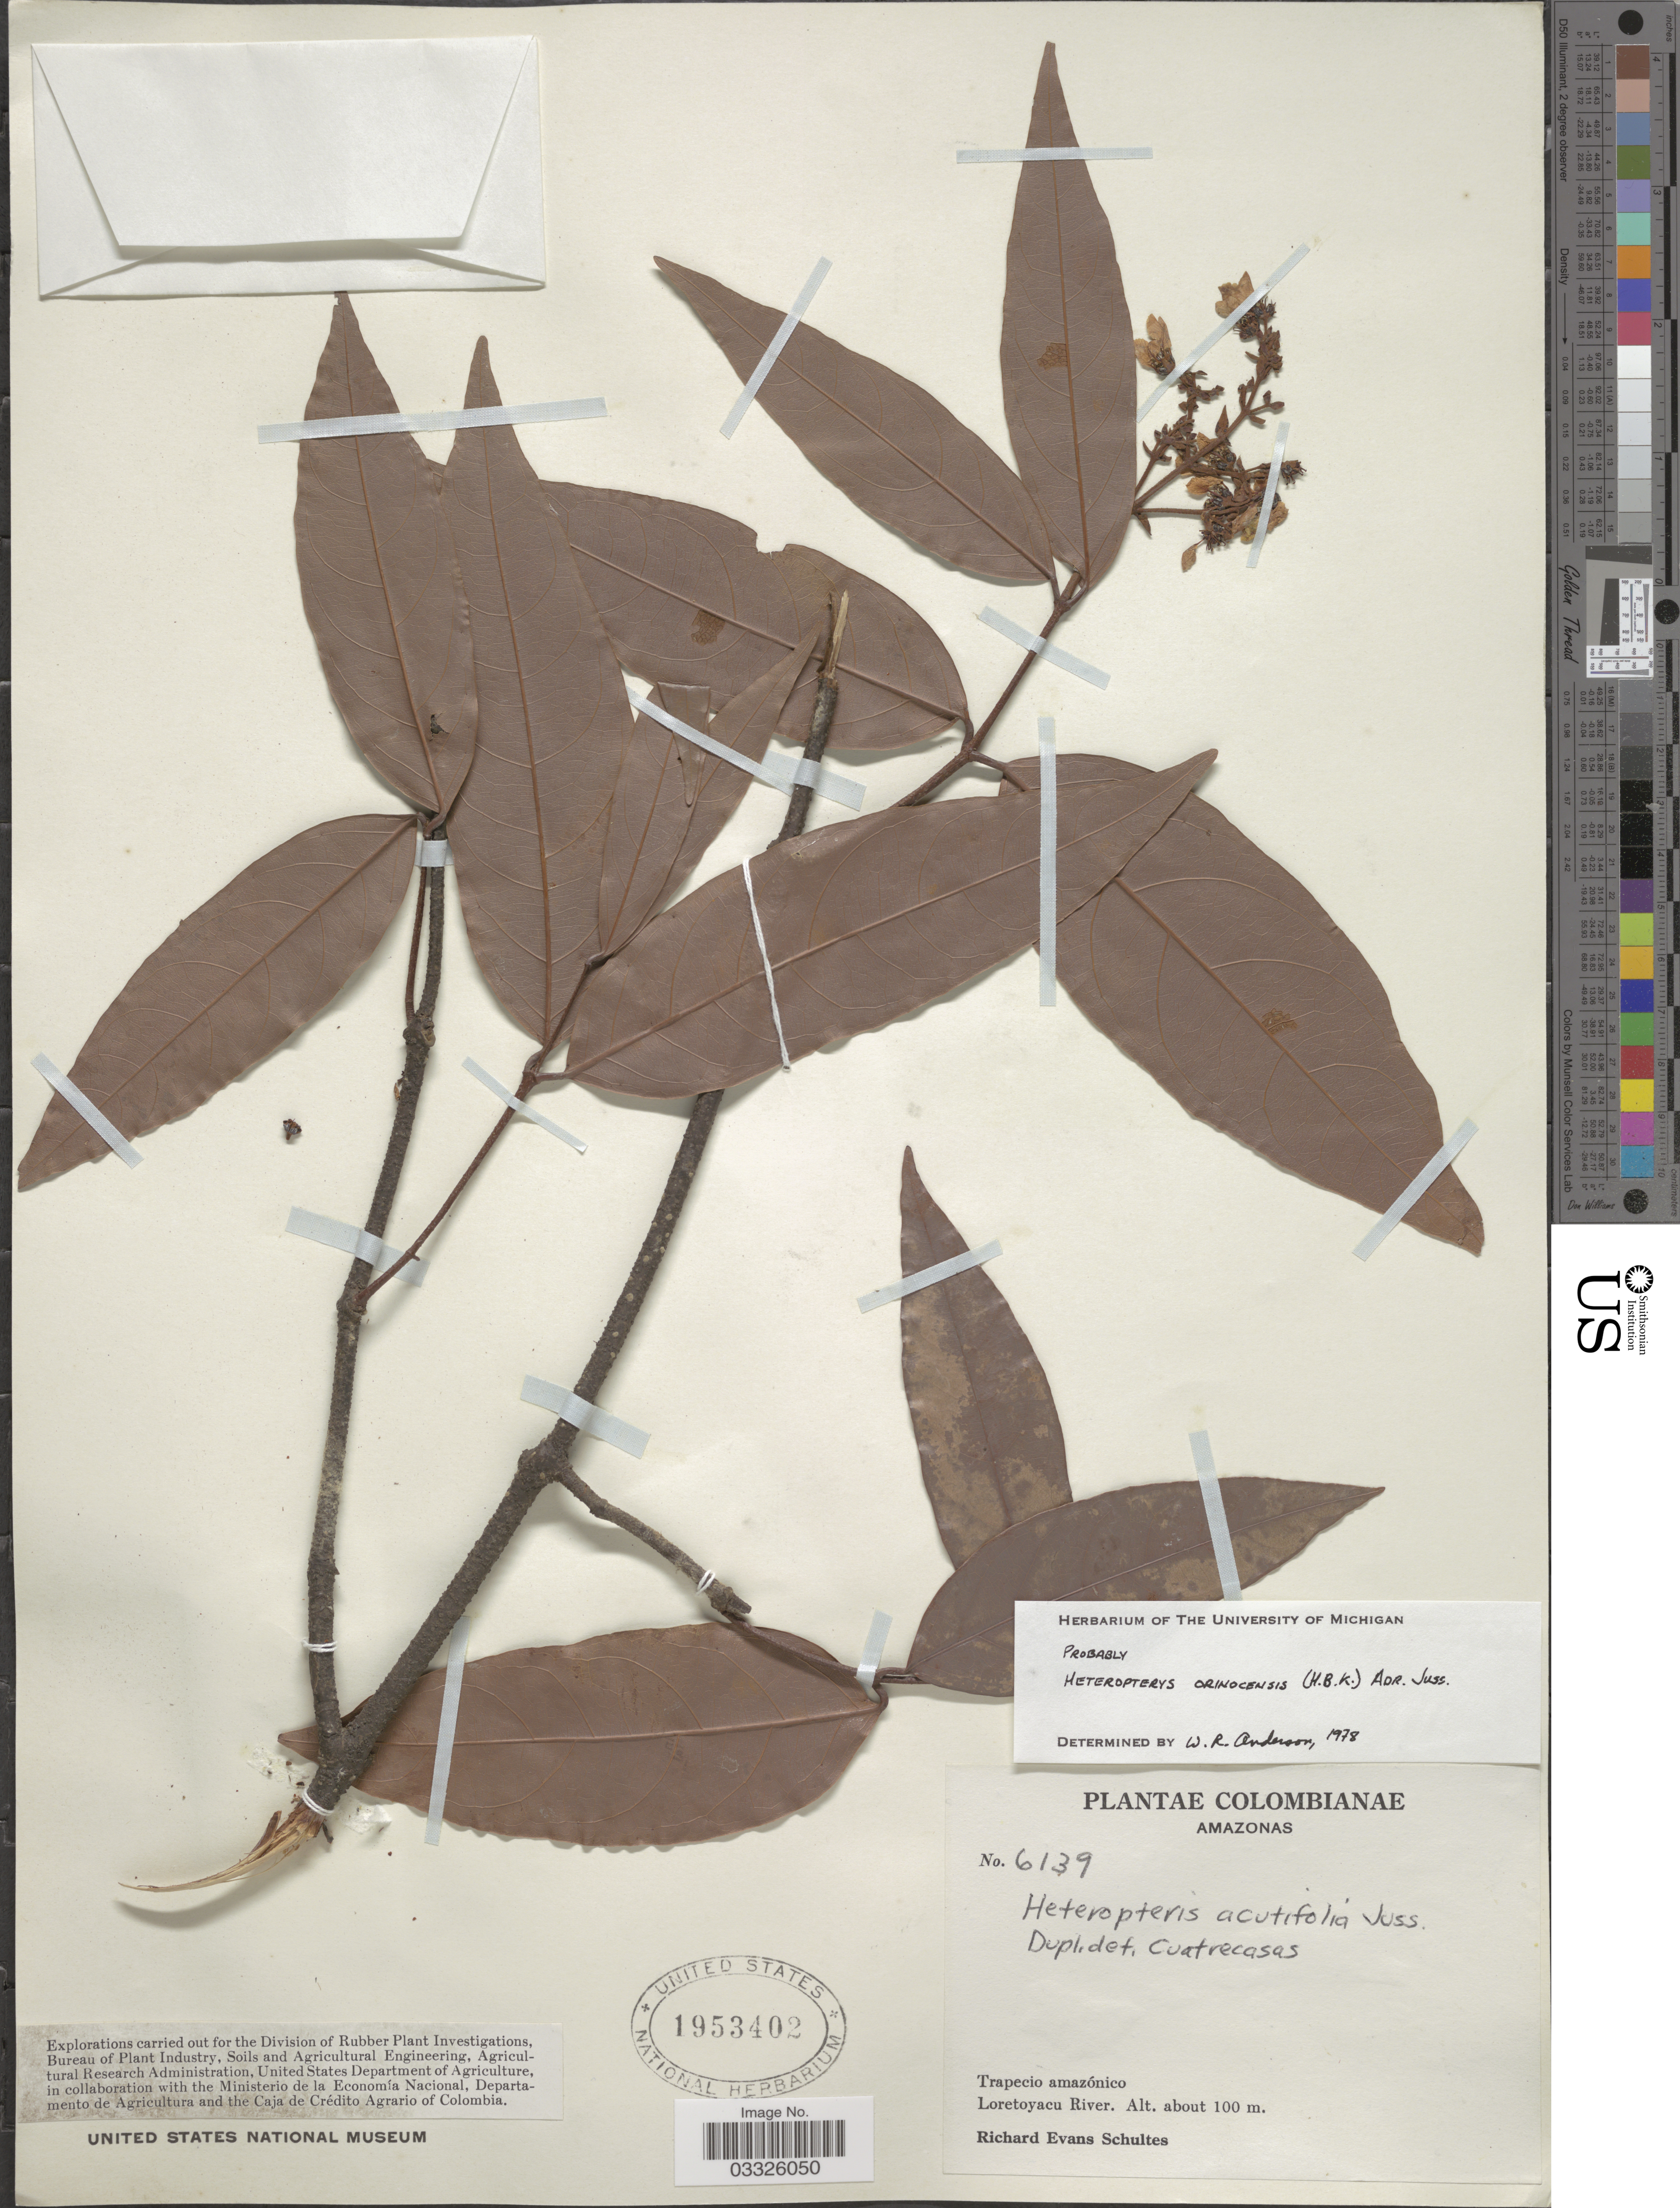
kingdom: Plantae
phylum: Tracheophyta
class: Magnoliopsida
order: Malpighiales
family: Malpighiaceae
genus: Heteropterys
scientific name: Heteropterys orinocensis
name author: (Kunth) A. Juss.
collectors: R. E. Schultes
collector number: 6139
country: Colombia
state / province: Amazônas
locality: Trapecio amazónico. Loretoyacu River.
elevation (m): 100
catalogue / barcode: US 1953402